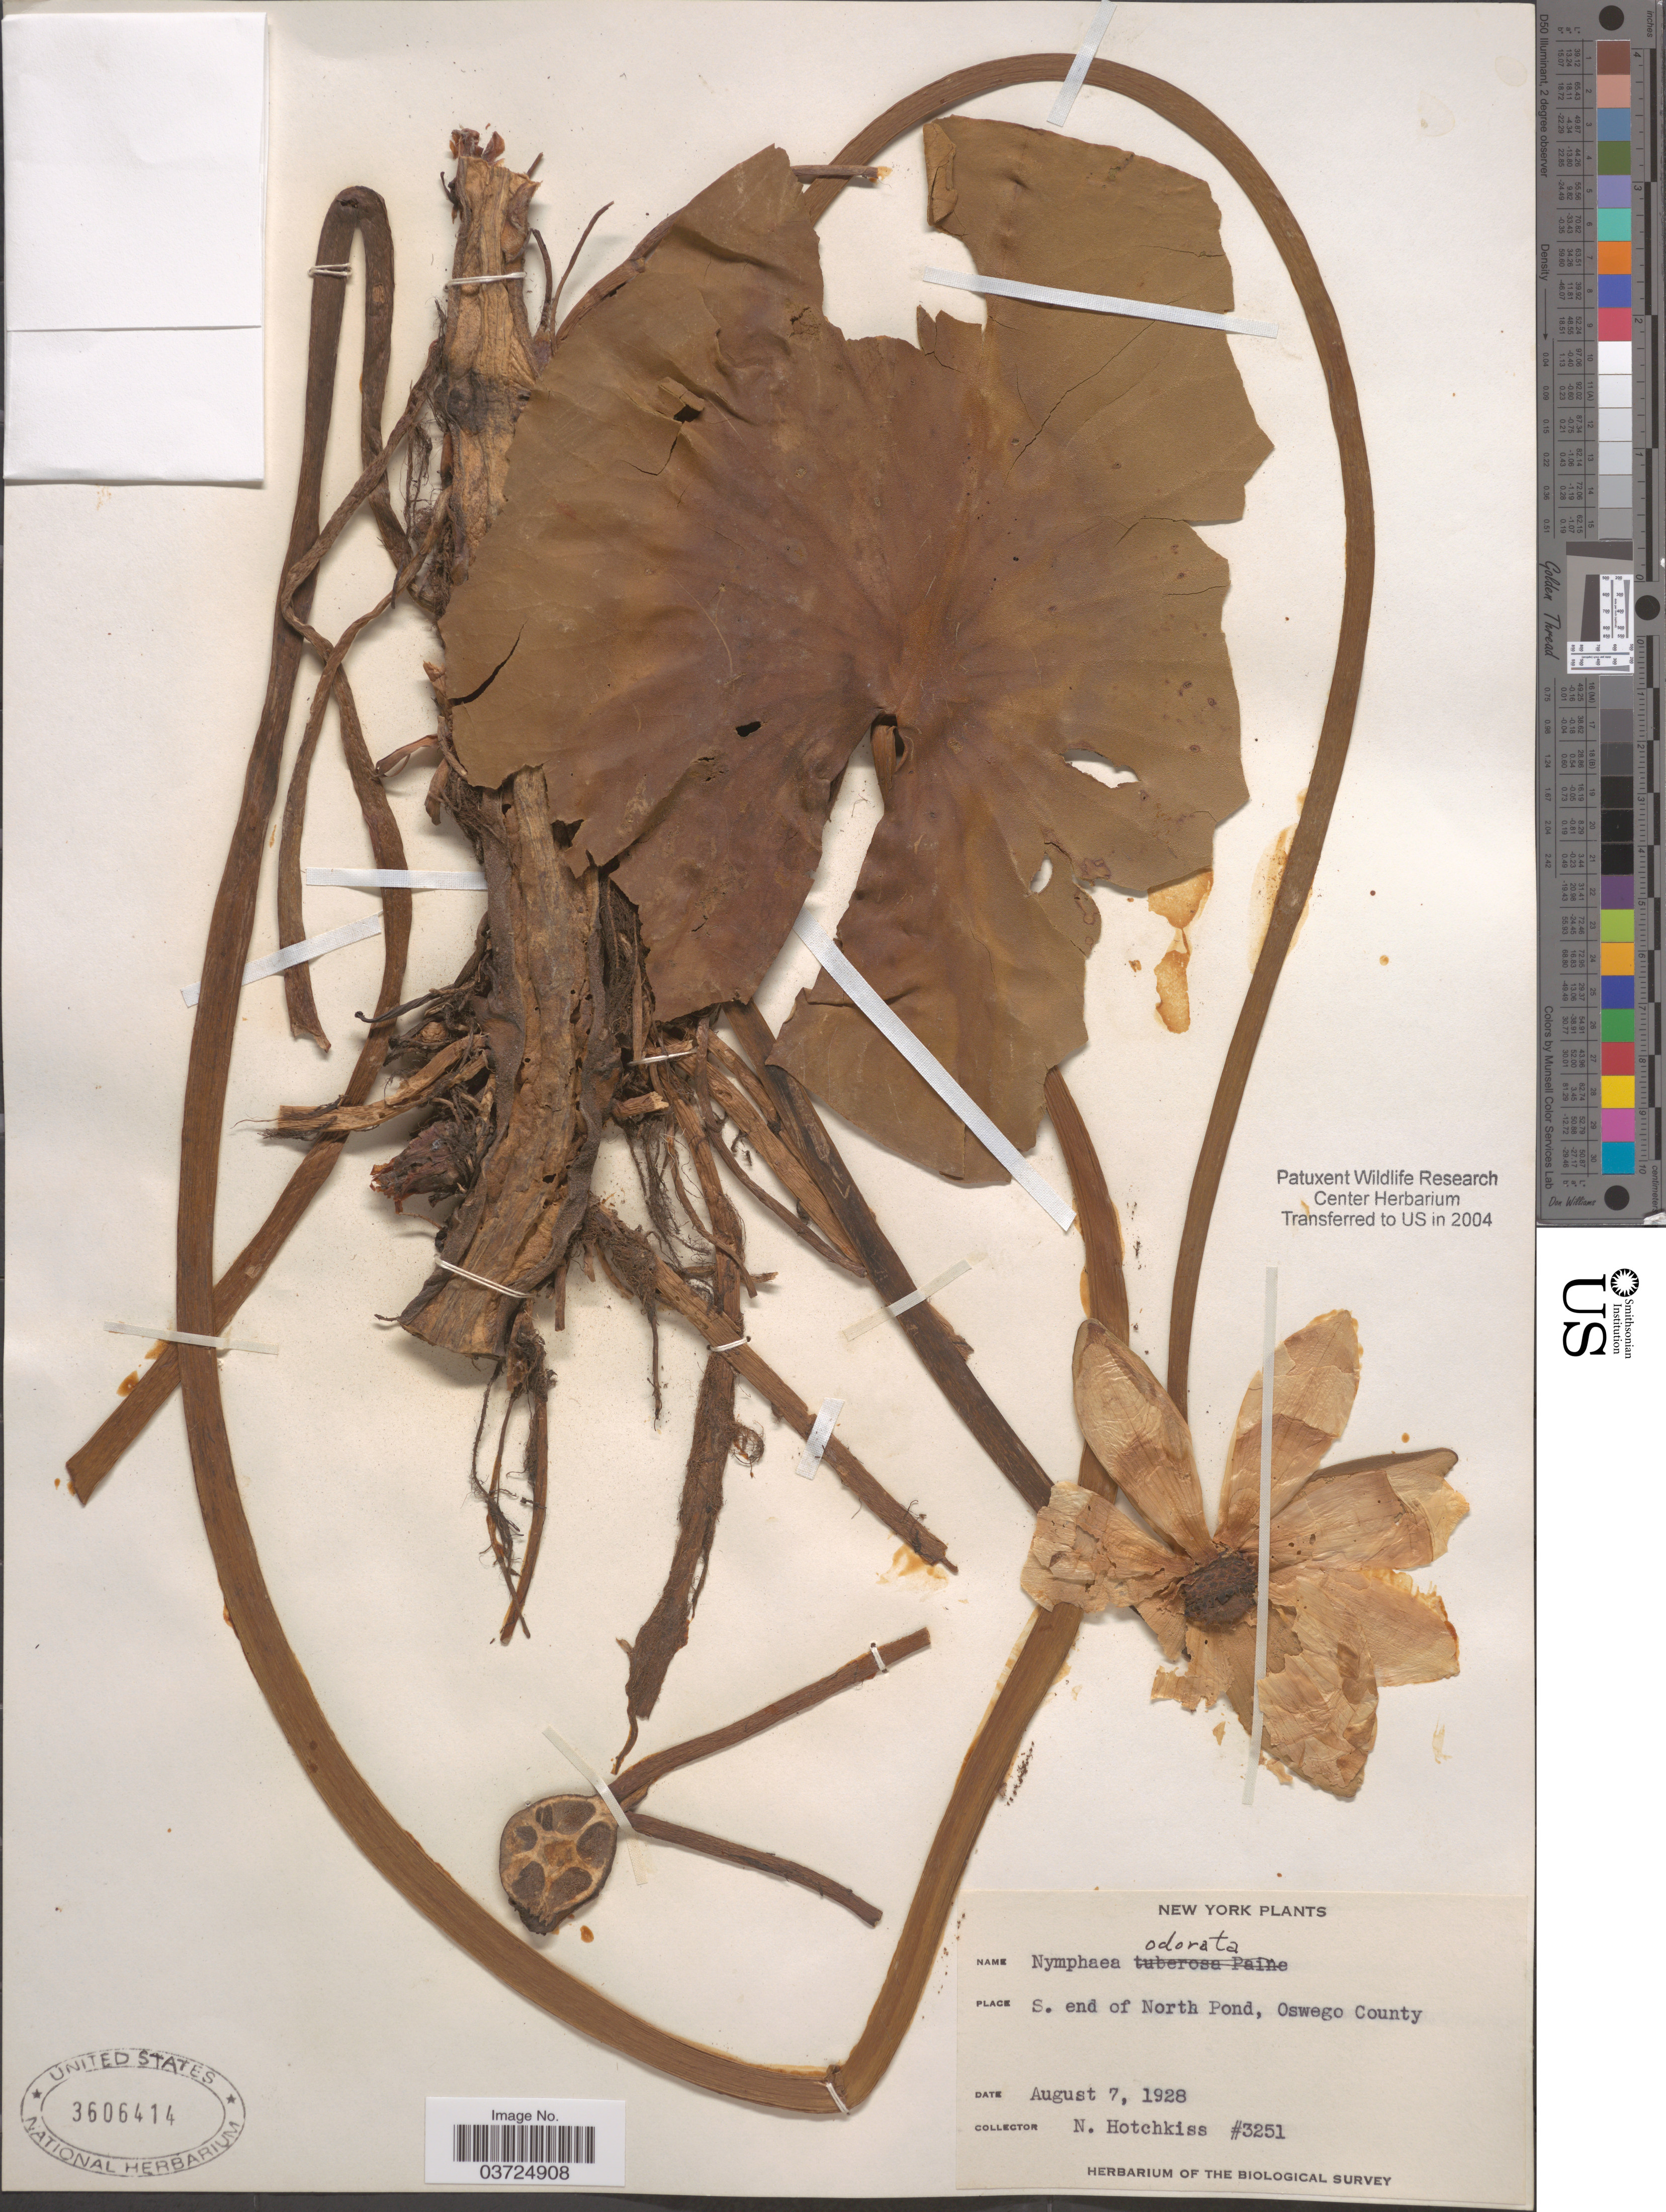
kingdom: Plantae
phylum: Tracheophyta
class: Magnoliopsida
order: Nymphaeales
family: Nymphaeaceae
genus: Nymphaea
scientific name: Nymphaea odorata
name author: Aiton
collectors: N. Hotchkiss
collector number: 3251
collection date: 1928-08-07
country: United States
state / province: New York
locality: S. end of North Pond, Oswego County.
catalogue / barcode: US 3606414